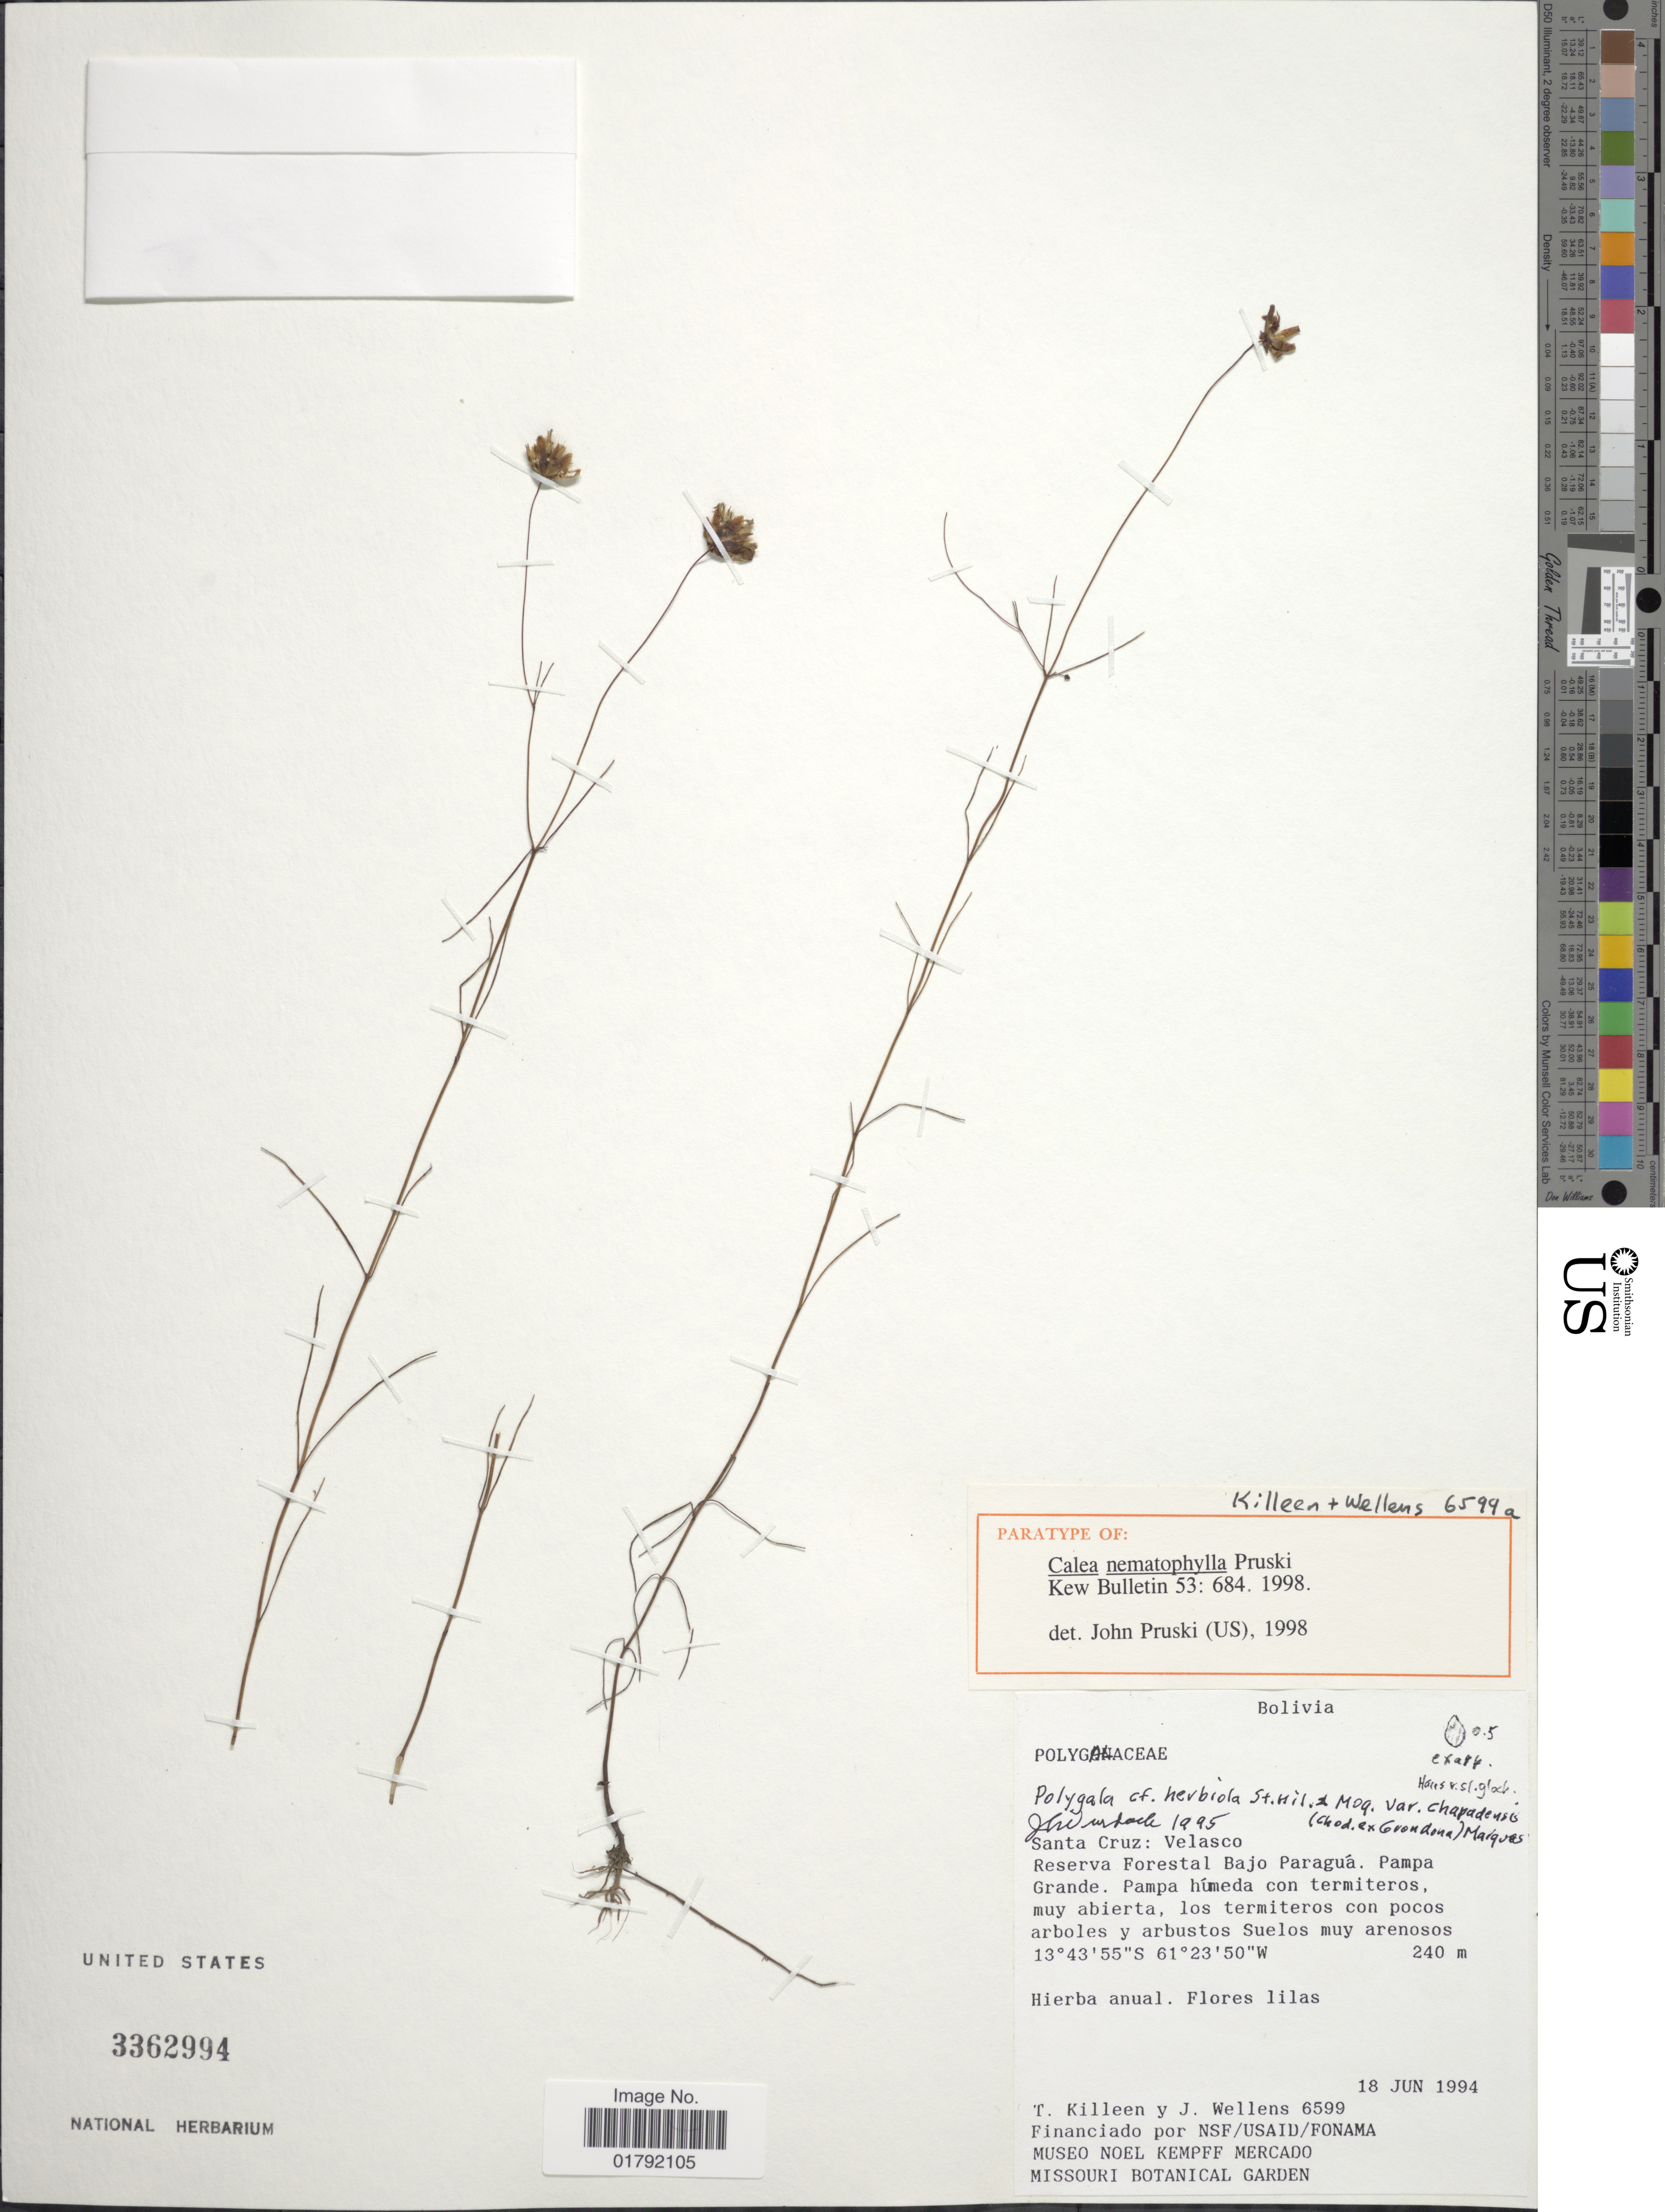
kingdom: Plantae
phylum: Tracheophyta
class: Magnoliopsida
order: Asterales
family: Asteraceae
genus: Calea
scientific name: Calea nematophylla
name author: Pruski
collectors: T. J. Killeen & J. Wellens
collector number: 6599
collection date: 1994-06-18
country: Bolivia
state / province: Santa Cruz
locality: Velasco, Reserva Forestal bajo Paragua, Pampa Grande, Pampa humeda con termiteros.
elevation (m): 240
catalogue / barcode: US 3362994